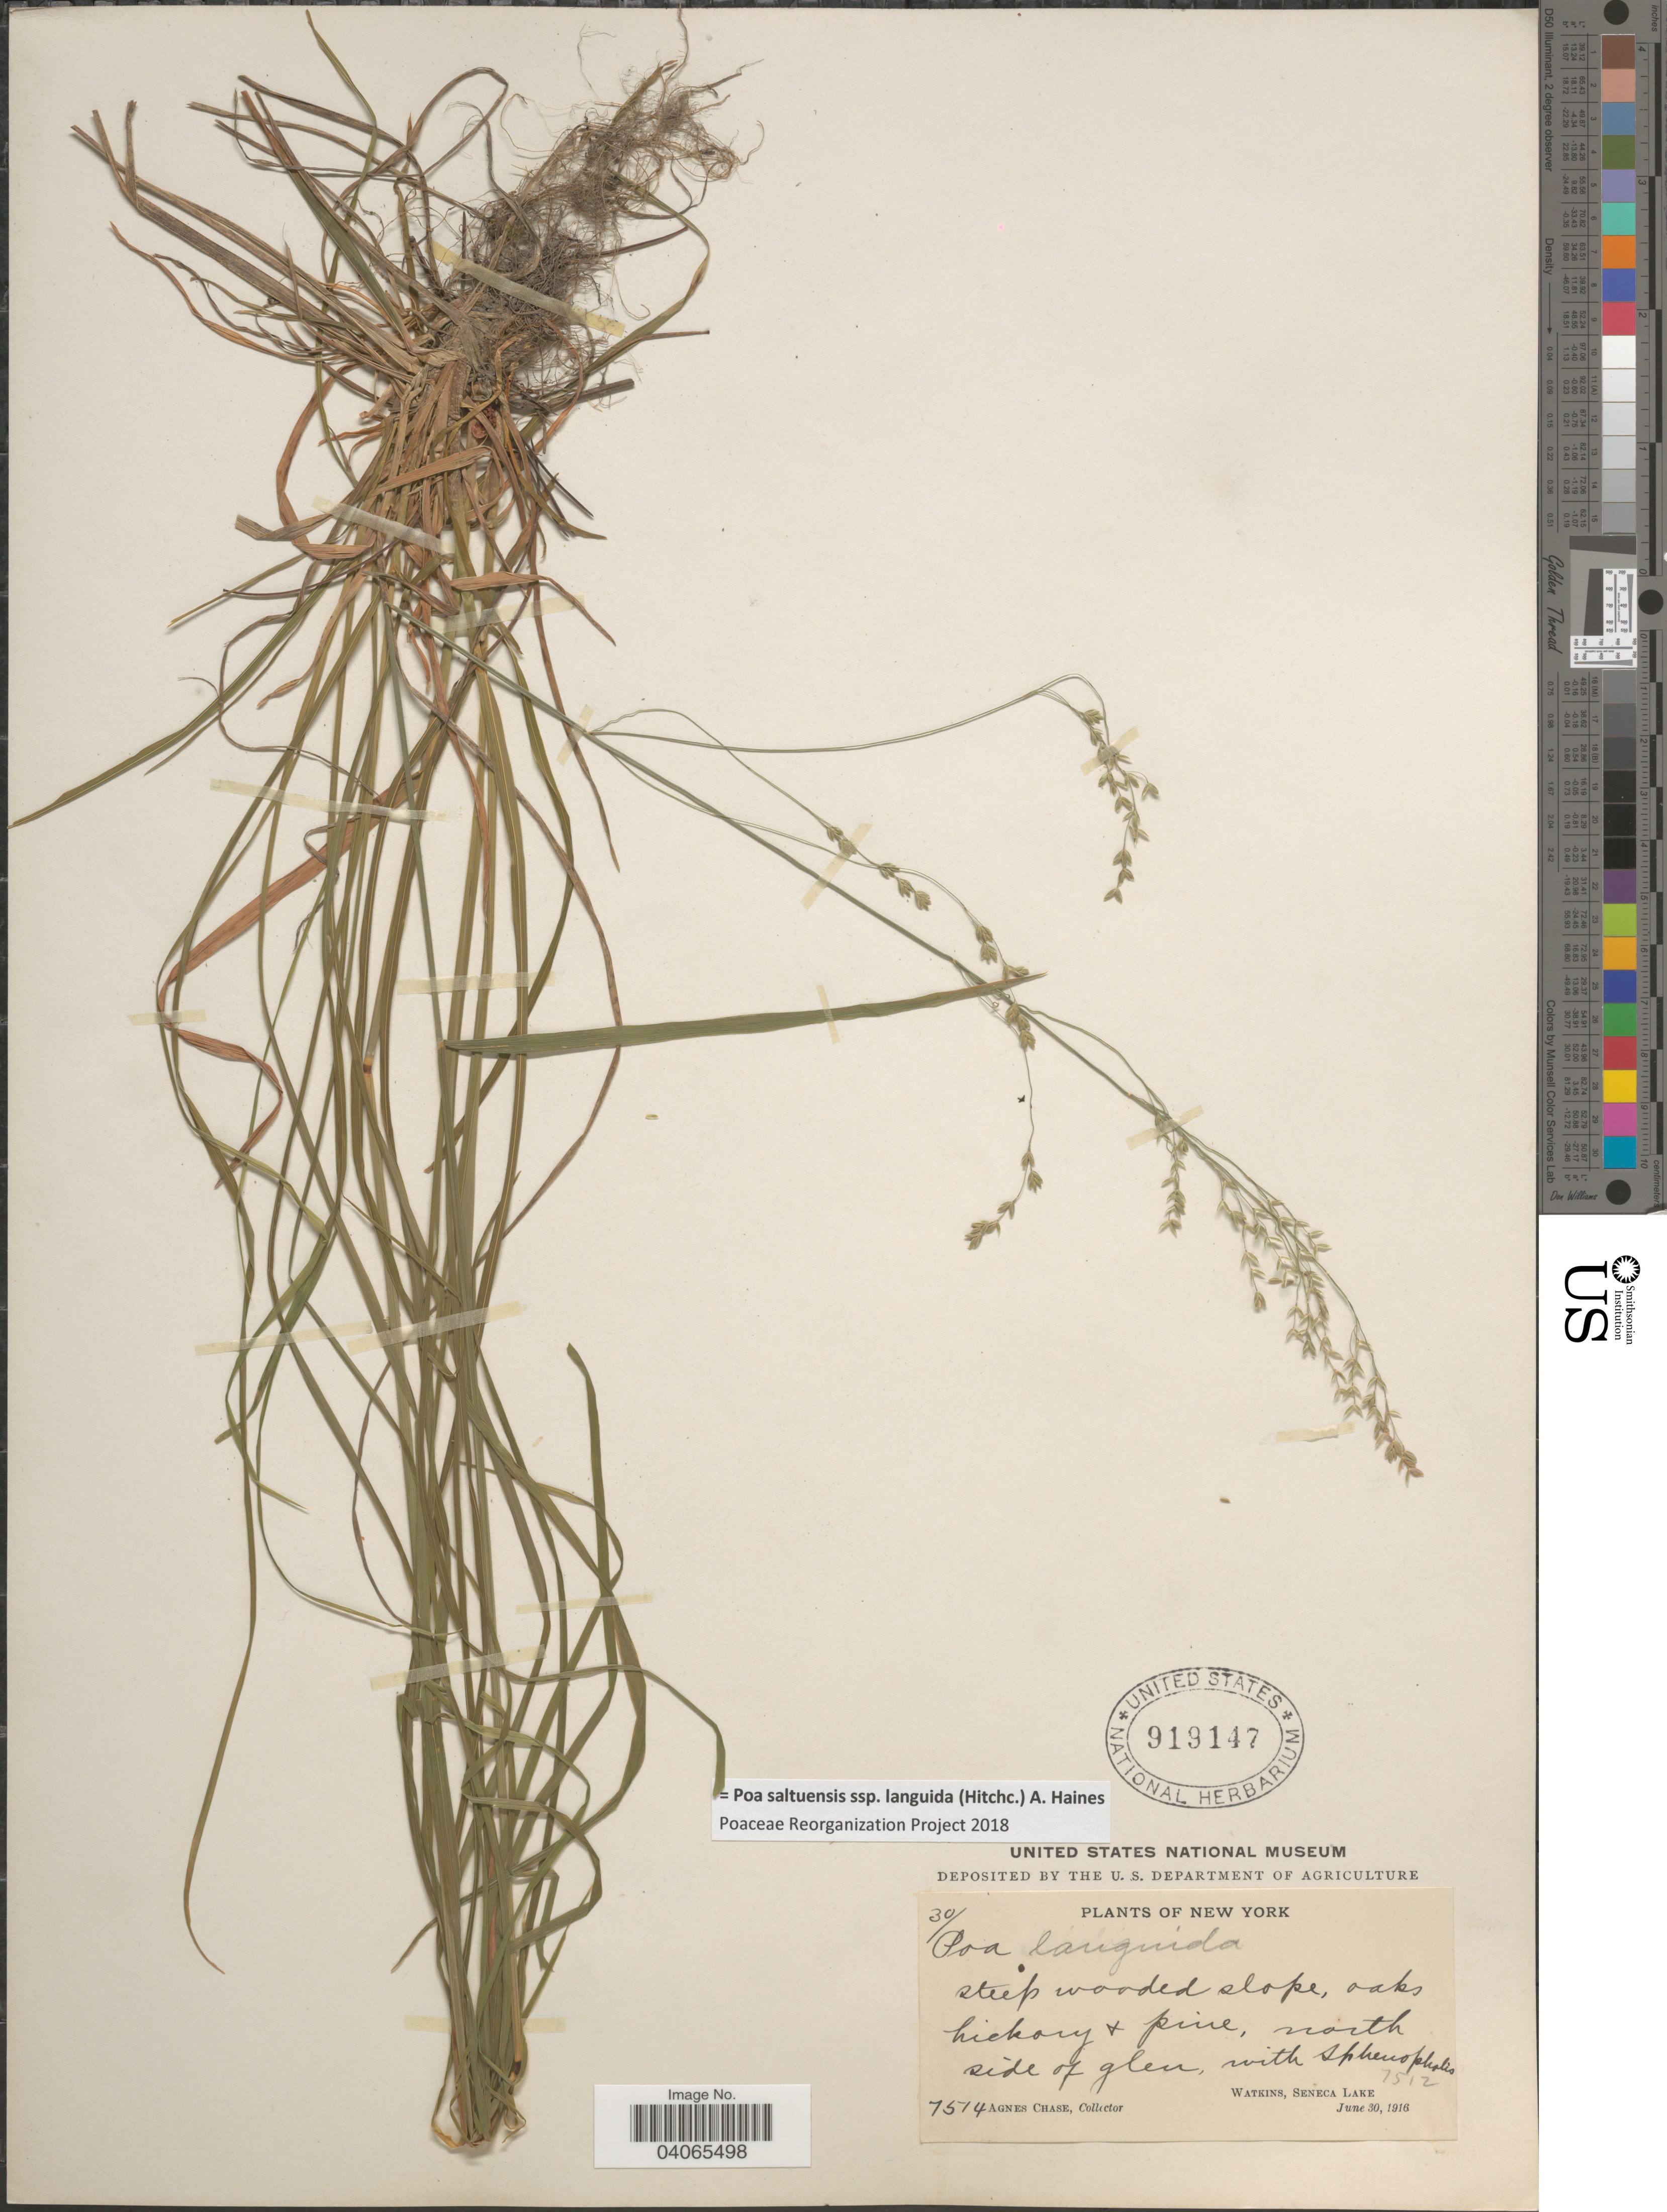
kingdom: Plantae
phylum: Tracheophyta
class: Liliopsida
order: Poales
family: Poaceae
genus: Poa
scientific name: Poa saltuensis subsp. languida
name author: (Hitchc.) A. Haines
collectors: A. Chase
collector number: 7514/30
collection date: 1916-06-30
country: United States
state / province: New York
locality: North side of glen. Watkins, Seneca Lake.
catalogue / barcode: US 919147